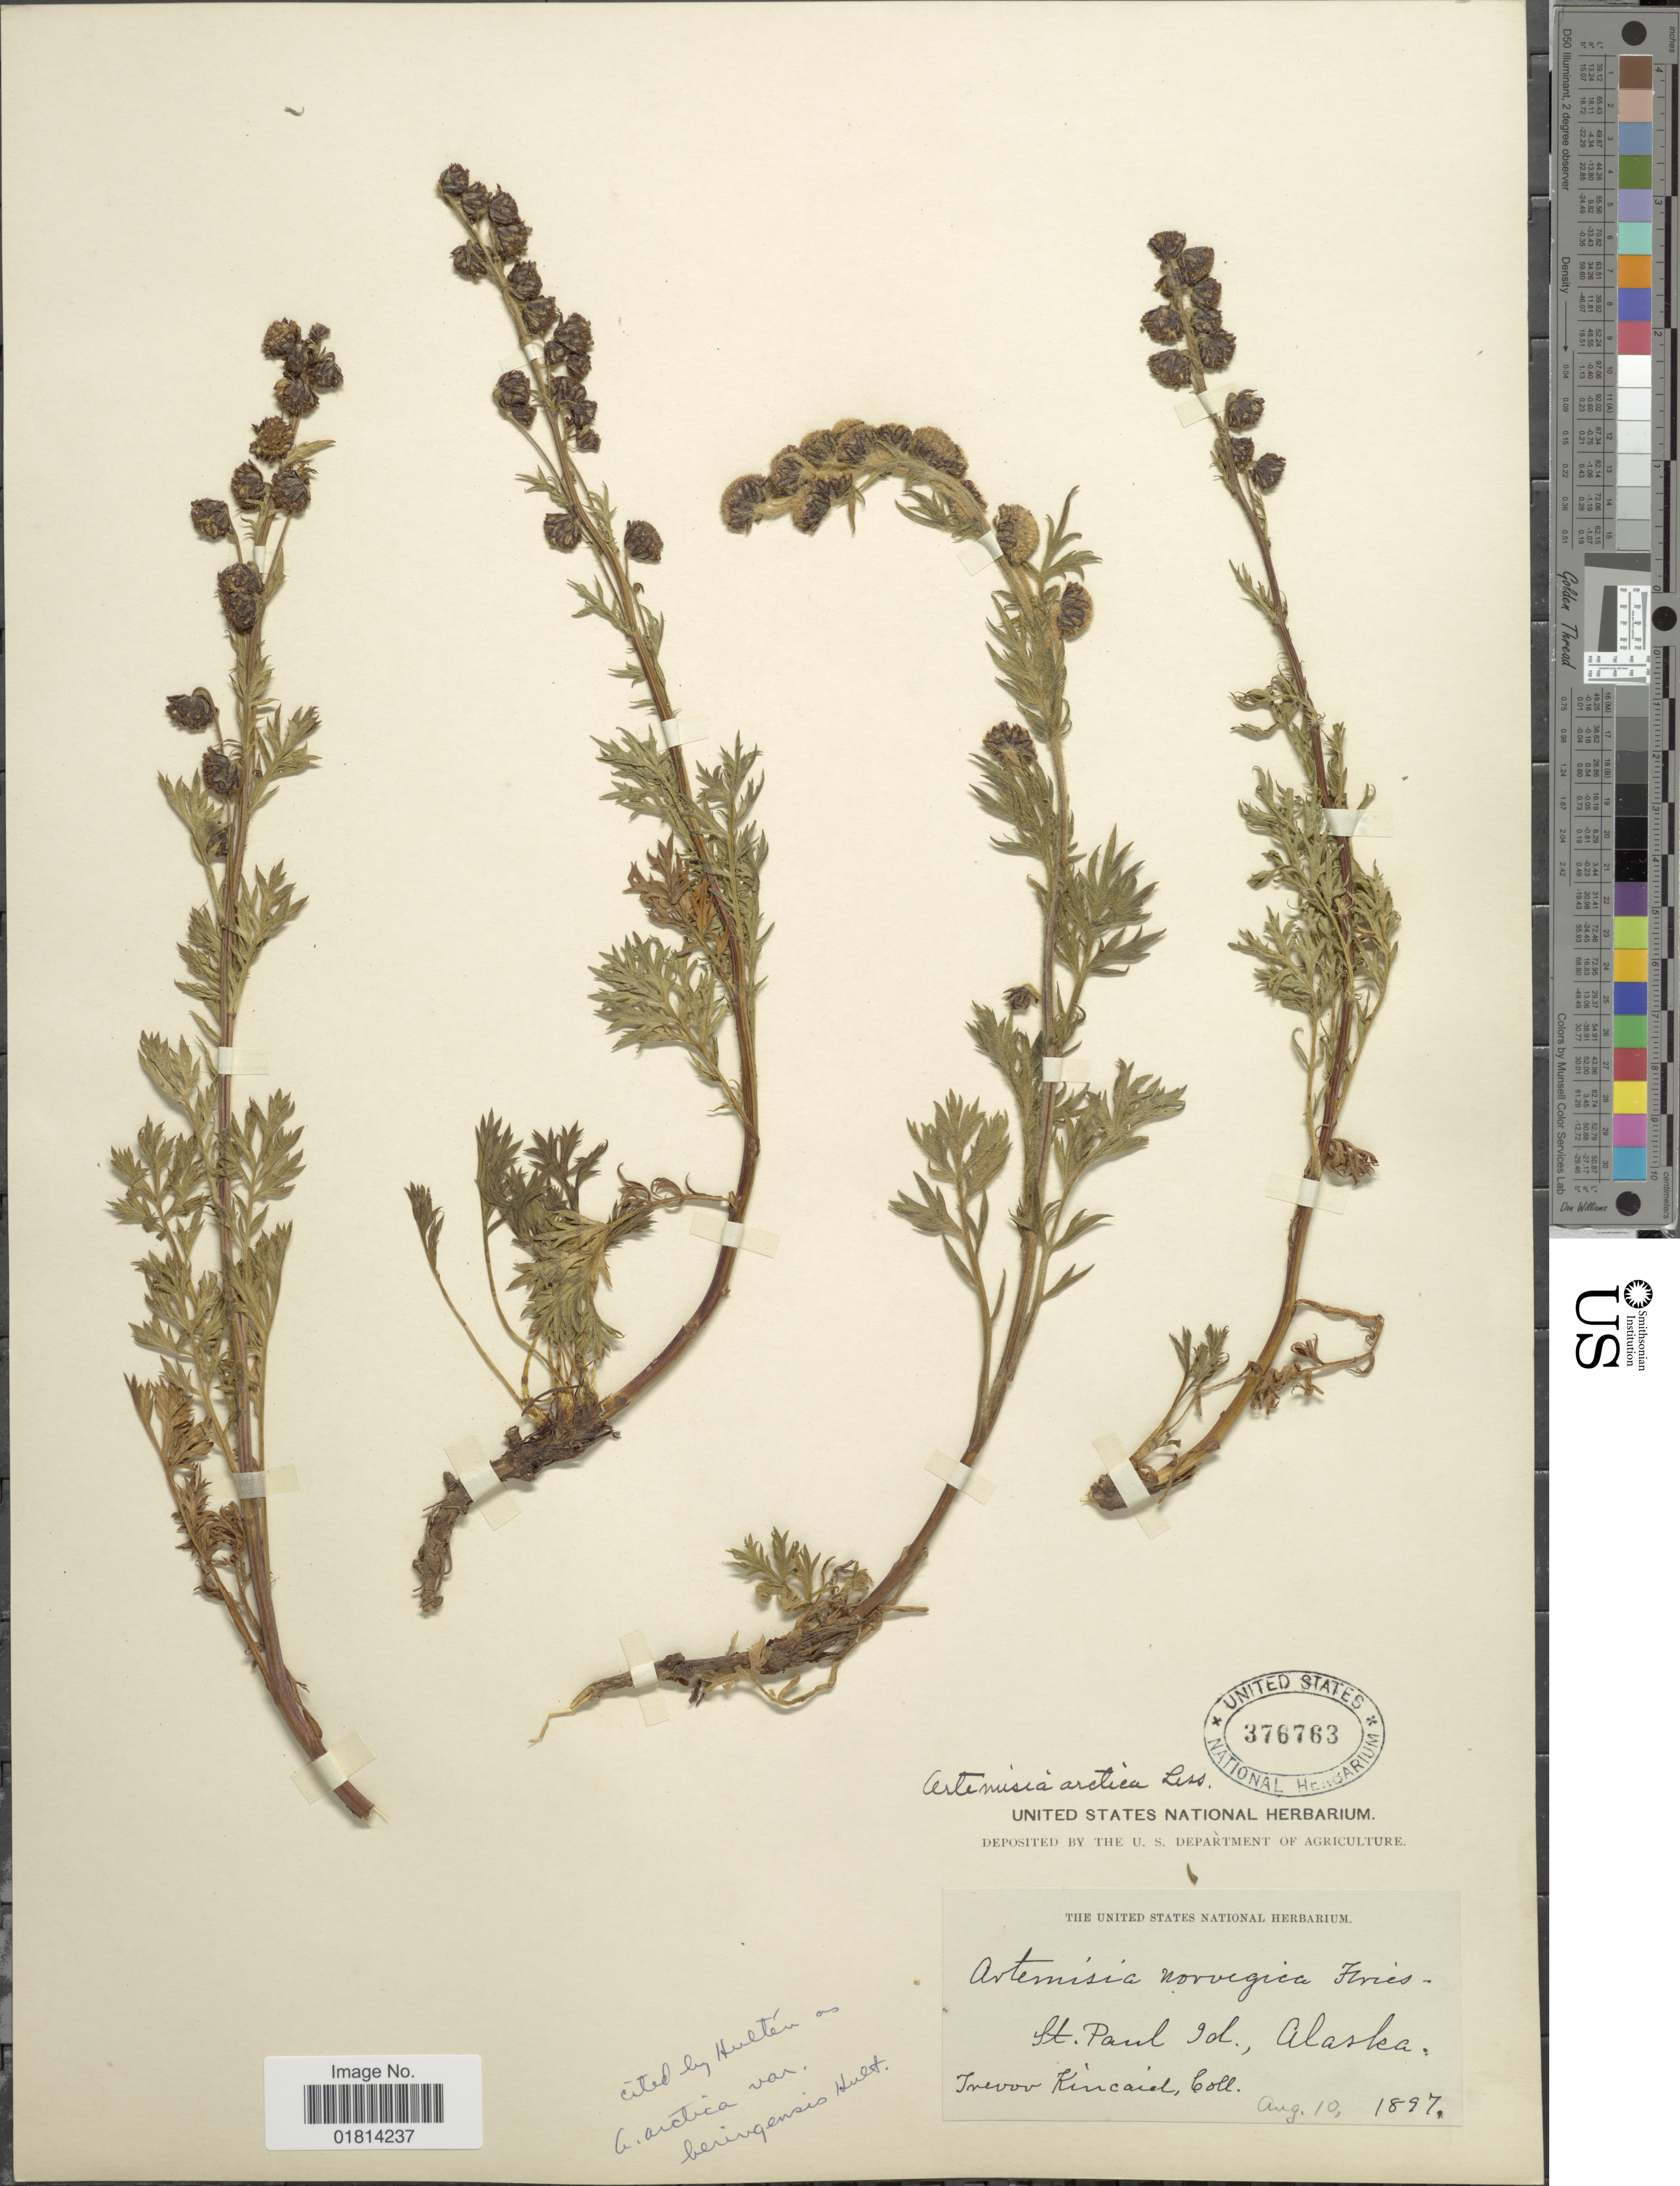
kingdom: Plantae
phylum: Tracheophyta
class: Magnoliopsida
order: Asterales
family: Asteraceae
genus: Artemisia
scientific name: Artemisia arctica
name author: Less.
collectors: T. C. Kincaid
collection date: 1897-08-10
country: United States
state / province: Alaska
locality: St. Paul Id., Alaska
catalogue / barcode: US 376763